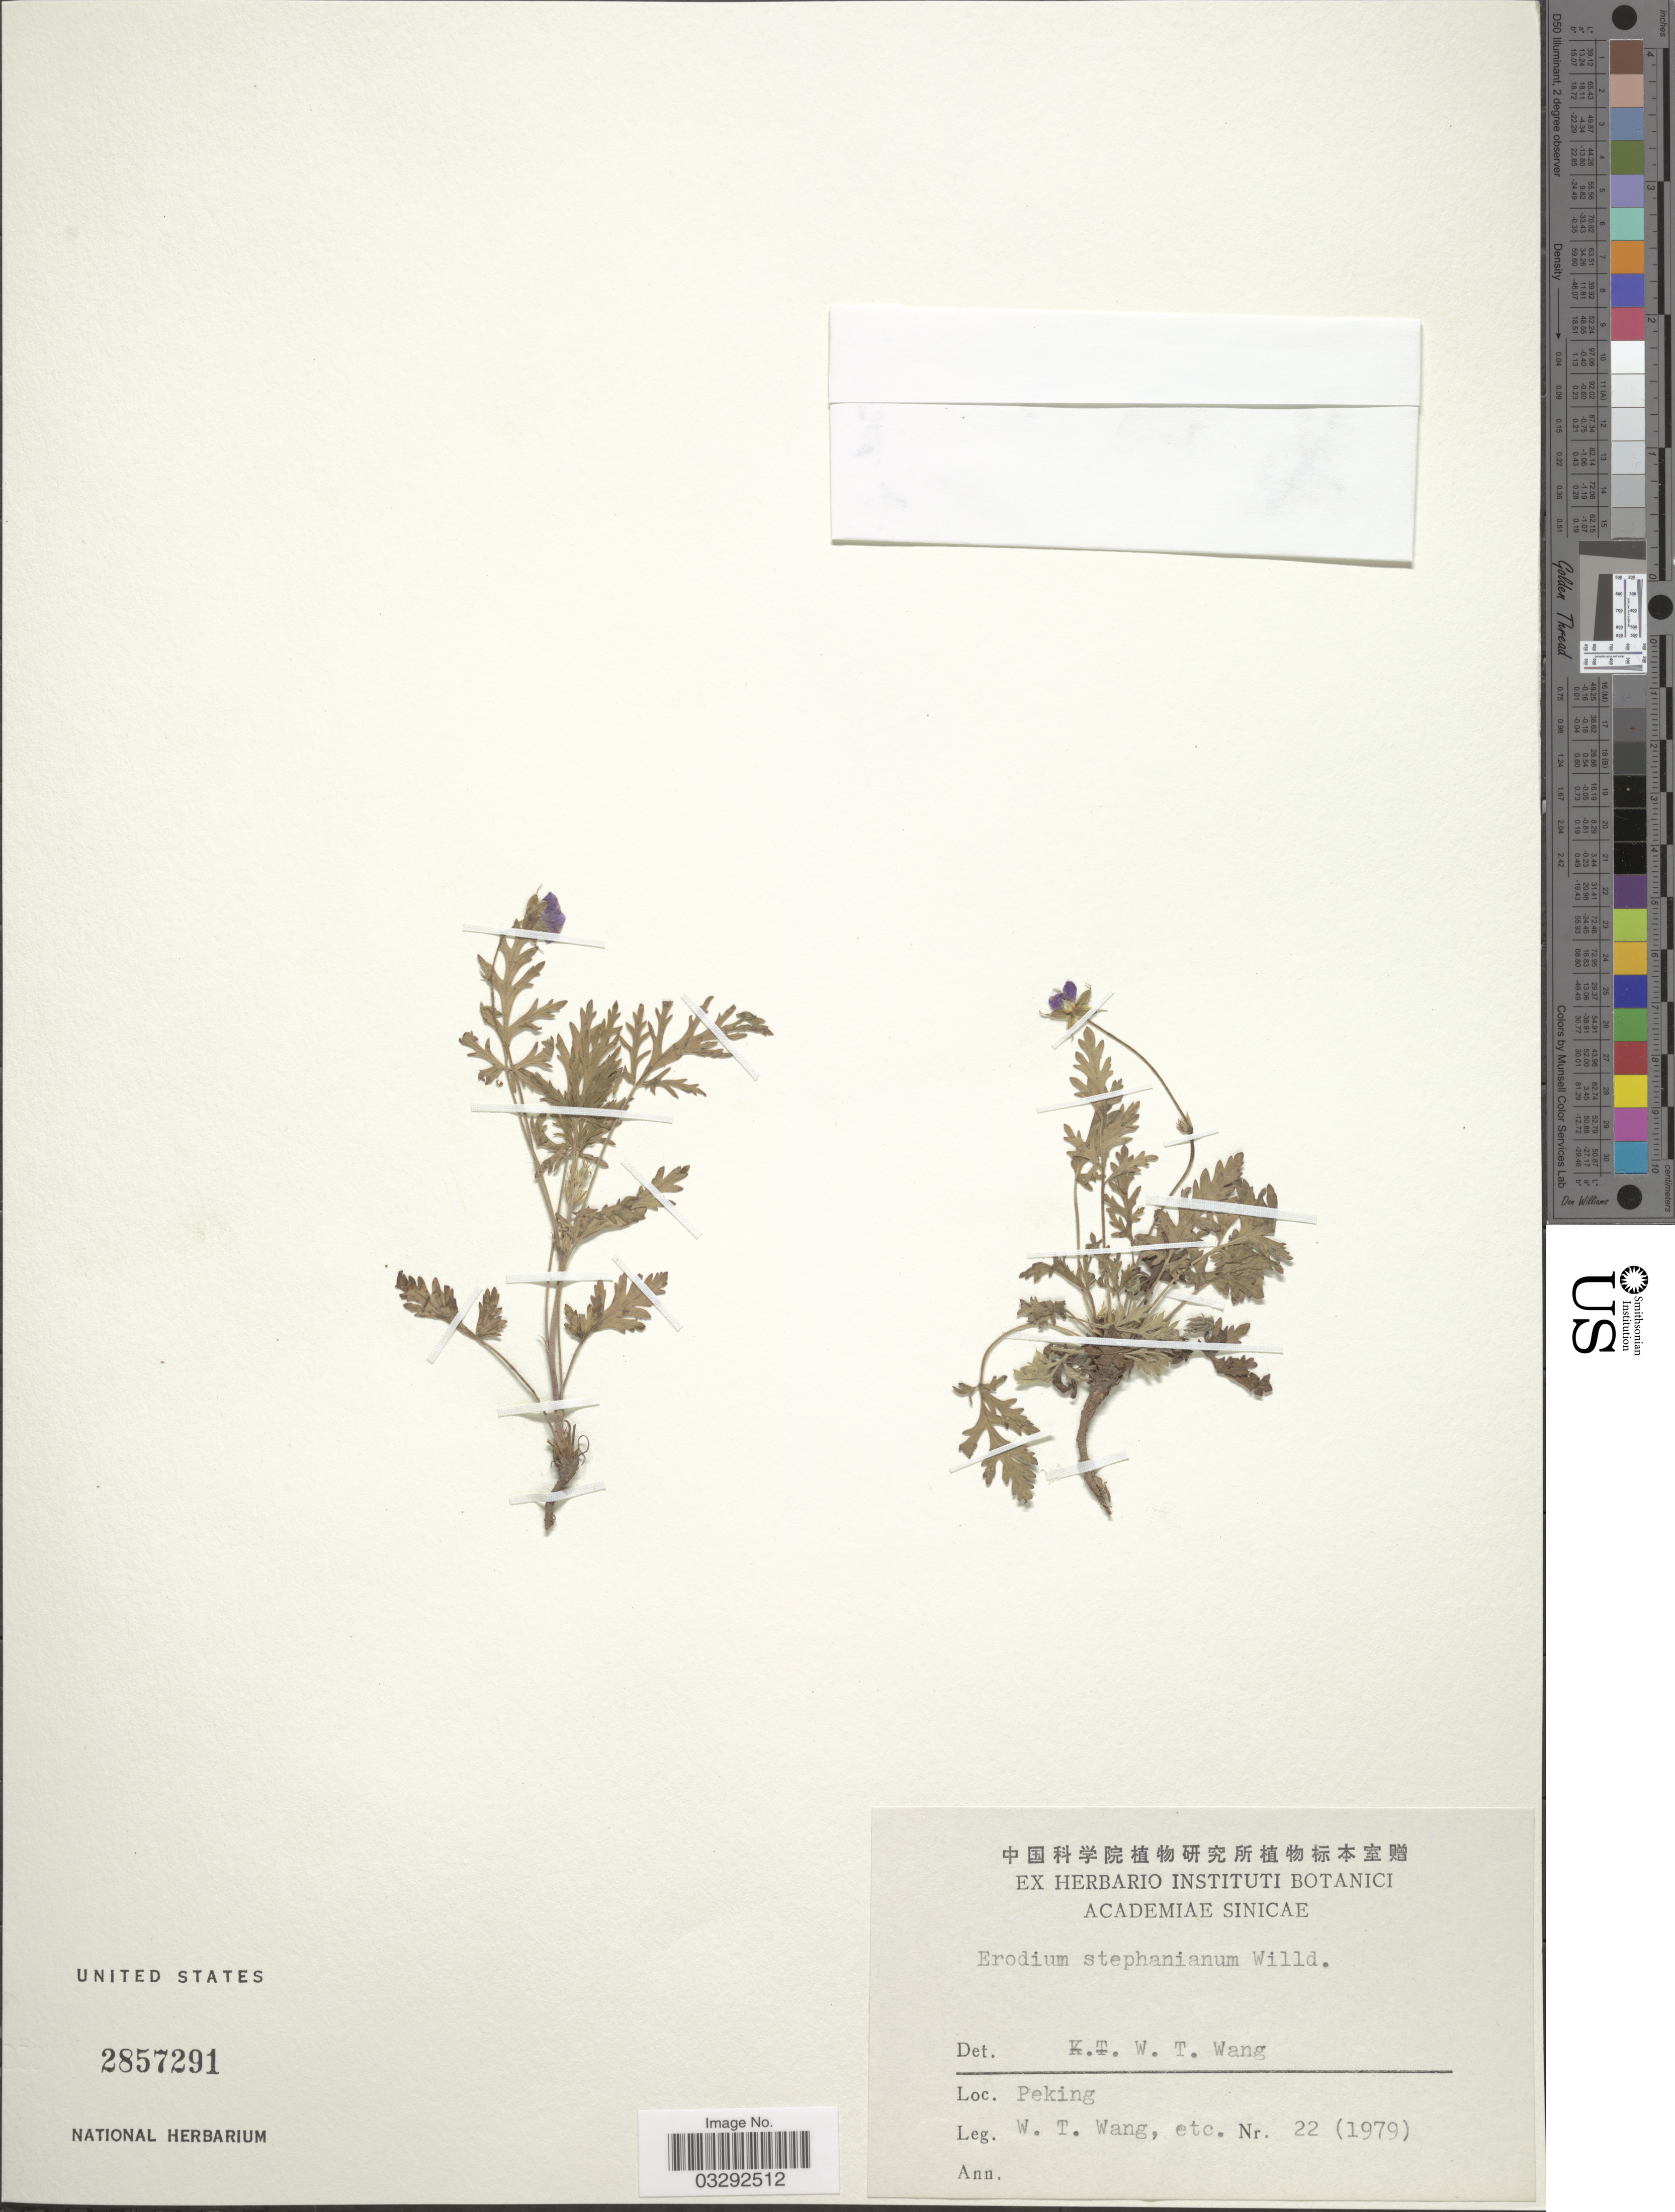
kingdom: Plantae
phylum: Tracheophyta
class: Magnoliopsida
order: Geraniales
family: Geraniaceae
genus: Erodium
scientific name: Erodium stephanianum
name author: Willd.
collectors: W. T. Wang & et al.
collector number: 22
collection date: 1979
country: China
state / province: Beijing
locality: Peking.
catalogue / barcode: US 2857291